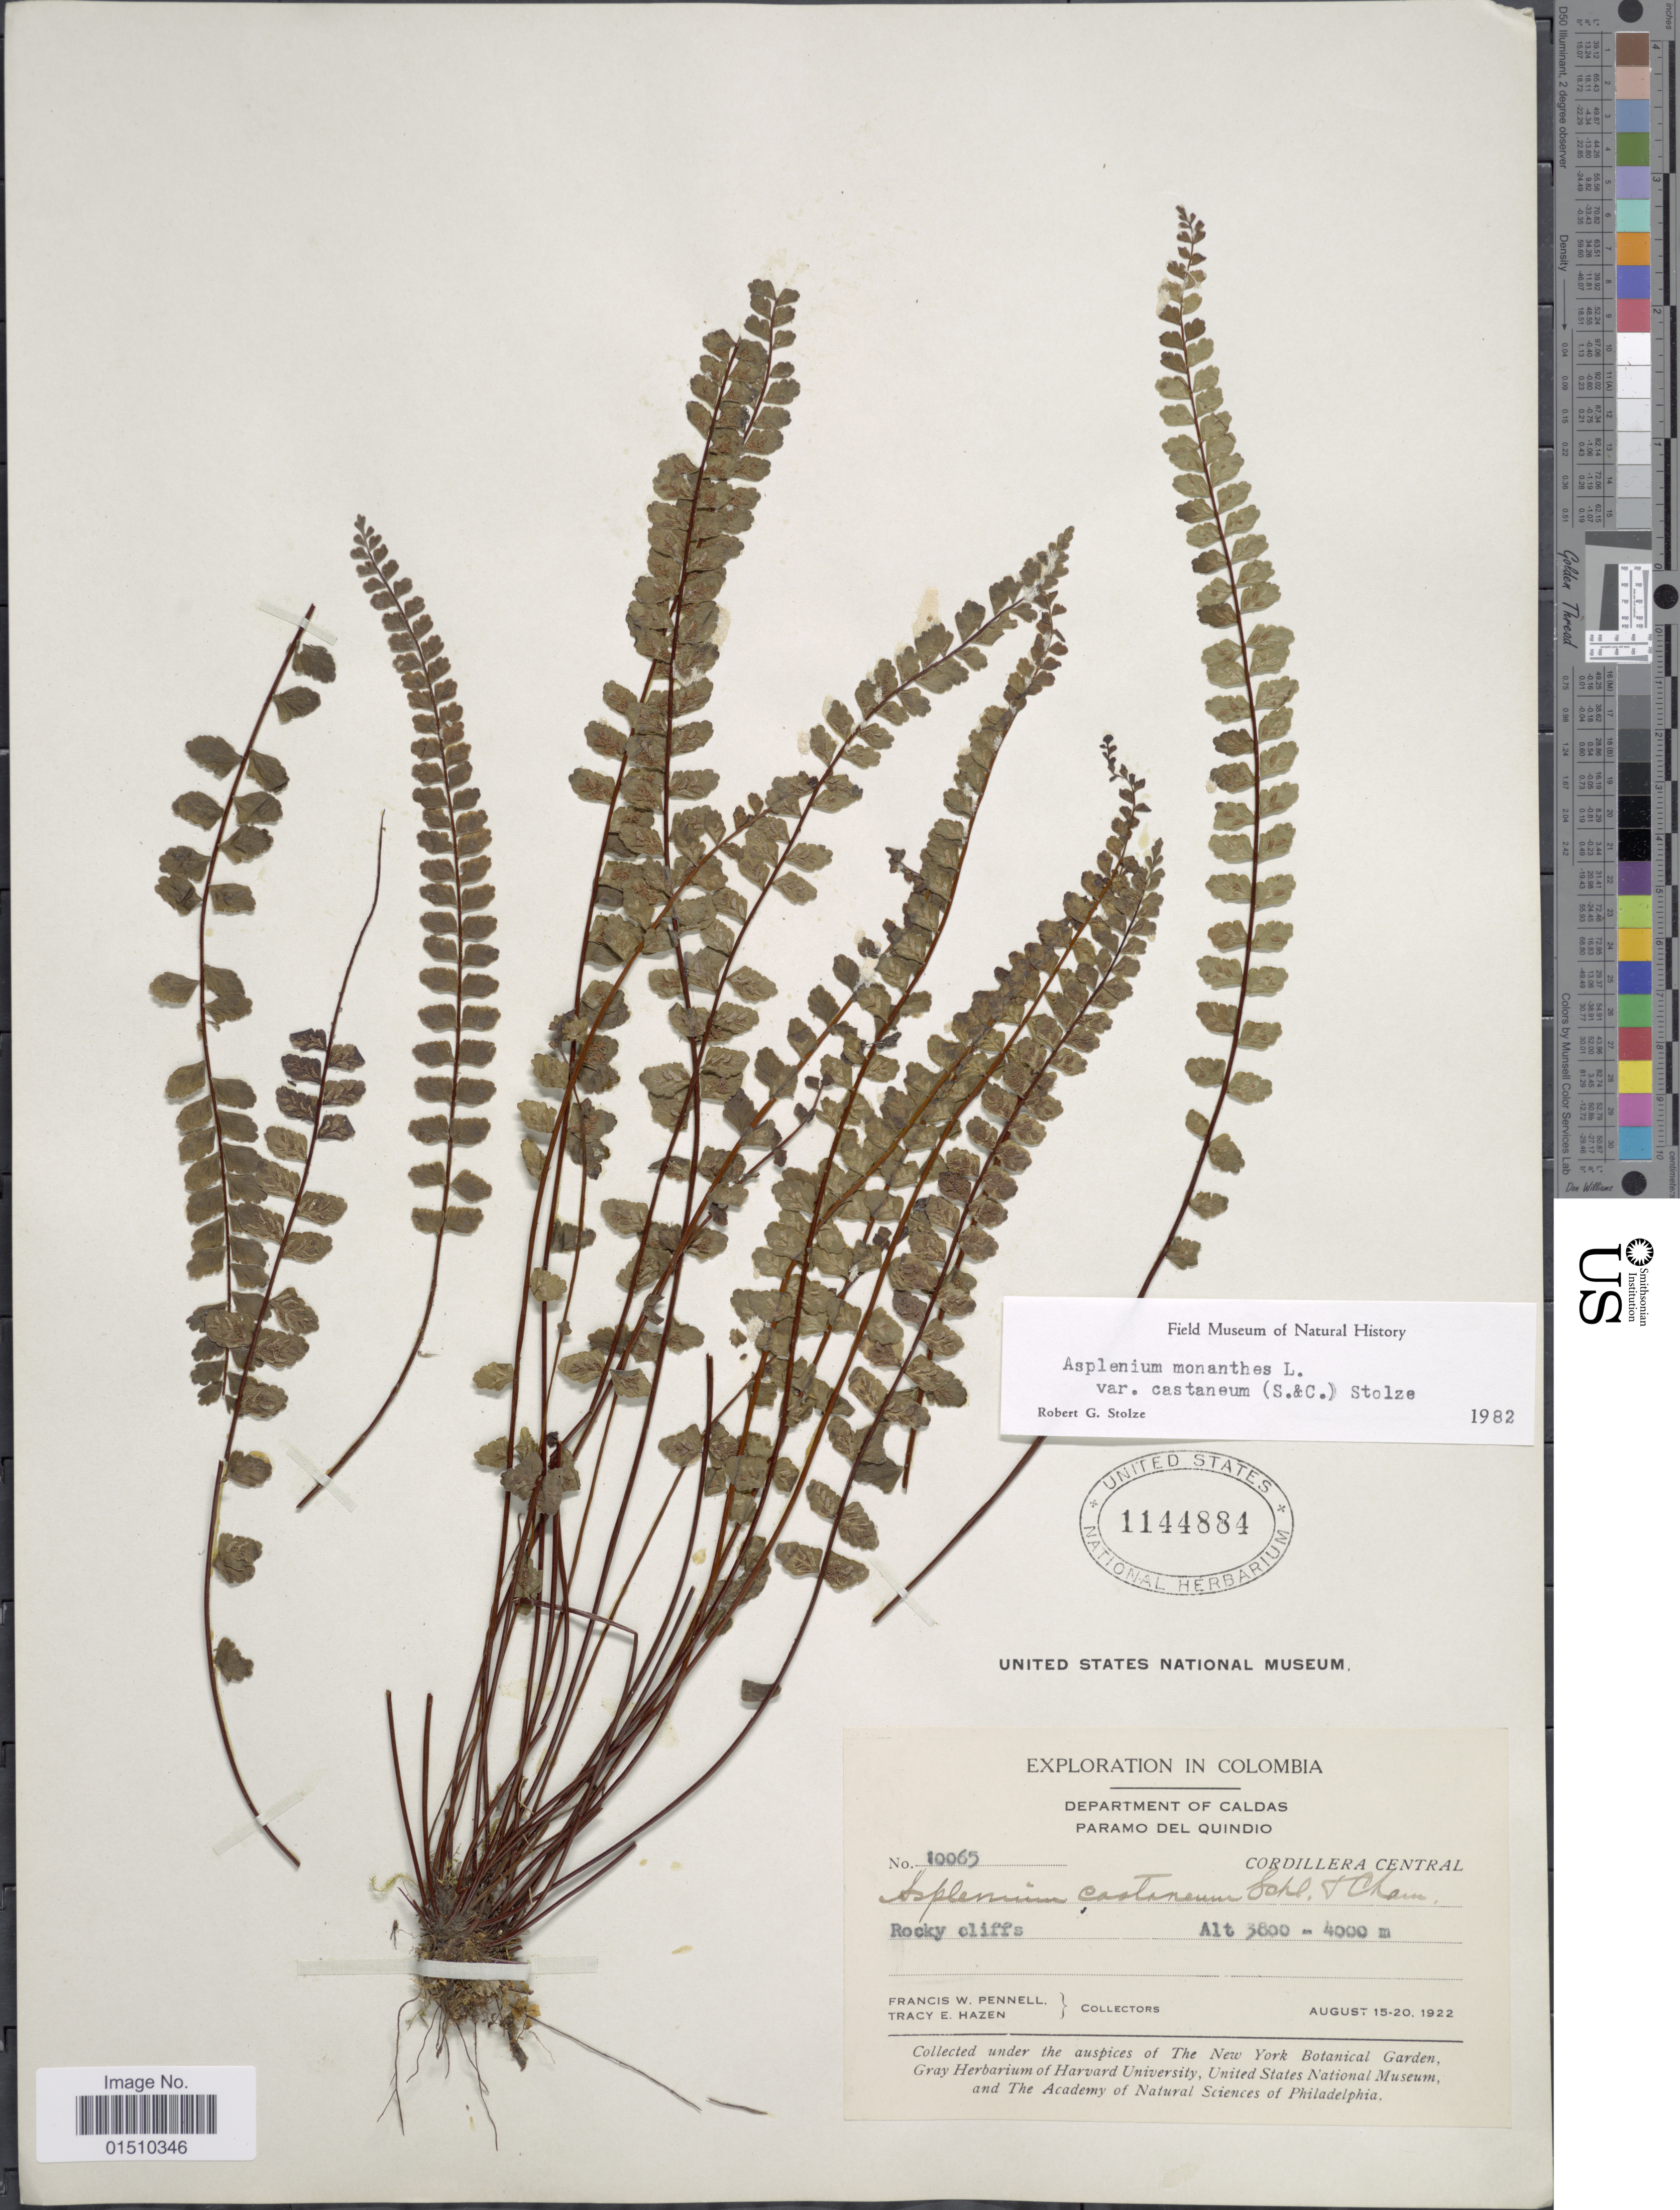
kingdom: Plantae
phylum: Tracheophyta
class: Polypodiopsida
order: Polypodiales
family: Aspleniaceae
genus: Asplenium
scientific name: Asplenium castaneum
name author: Schltdl. & Cham.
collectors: F. W. Pennell & T. E. Hazen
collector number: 10065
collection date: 1922-08-15/1922-08-20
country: Colombia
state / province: Caldas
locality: Colombia, Department of Caldas, Paramo del Quindio, Cordillera Central.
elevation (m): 3800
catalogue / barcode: US 1144884